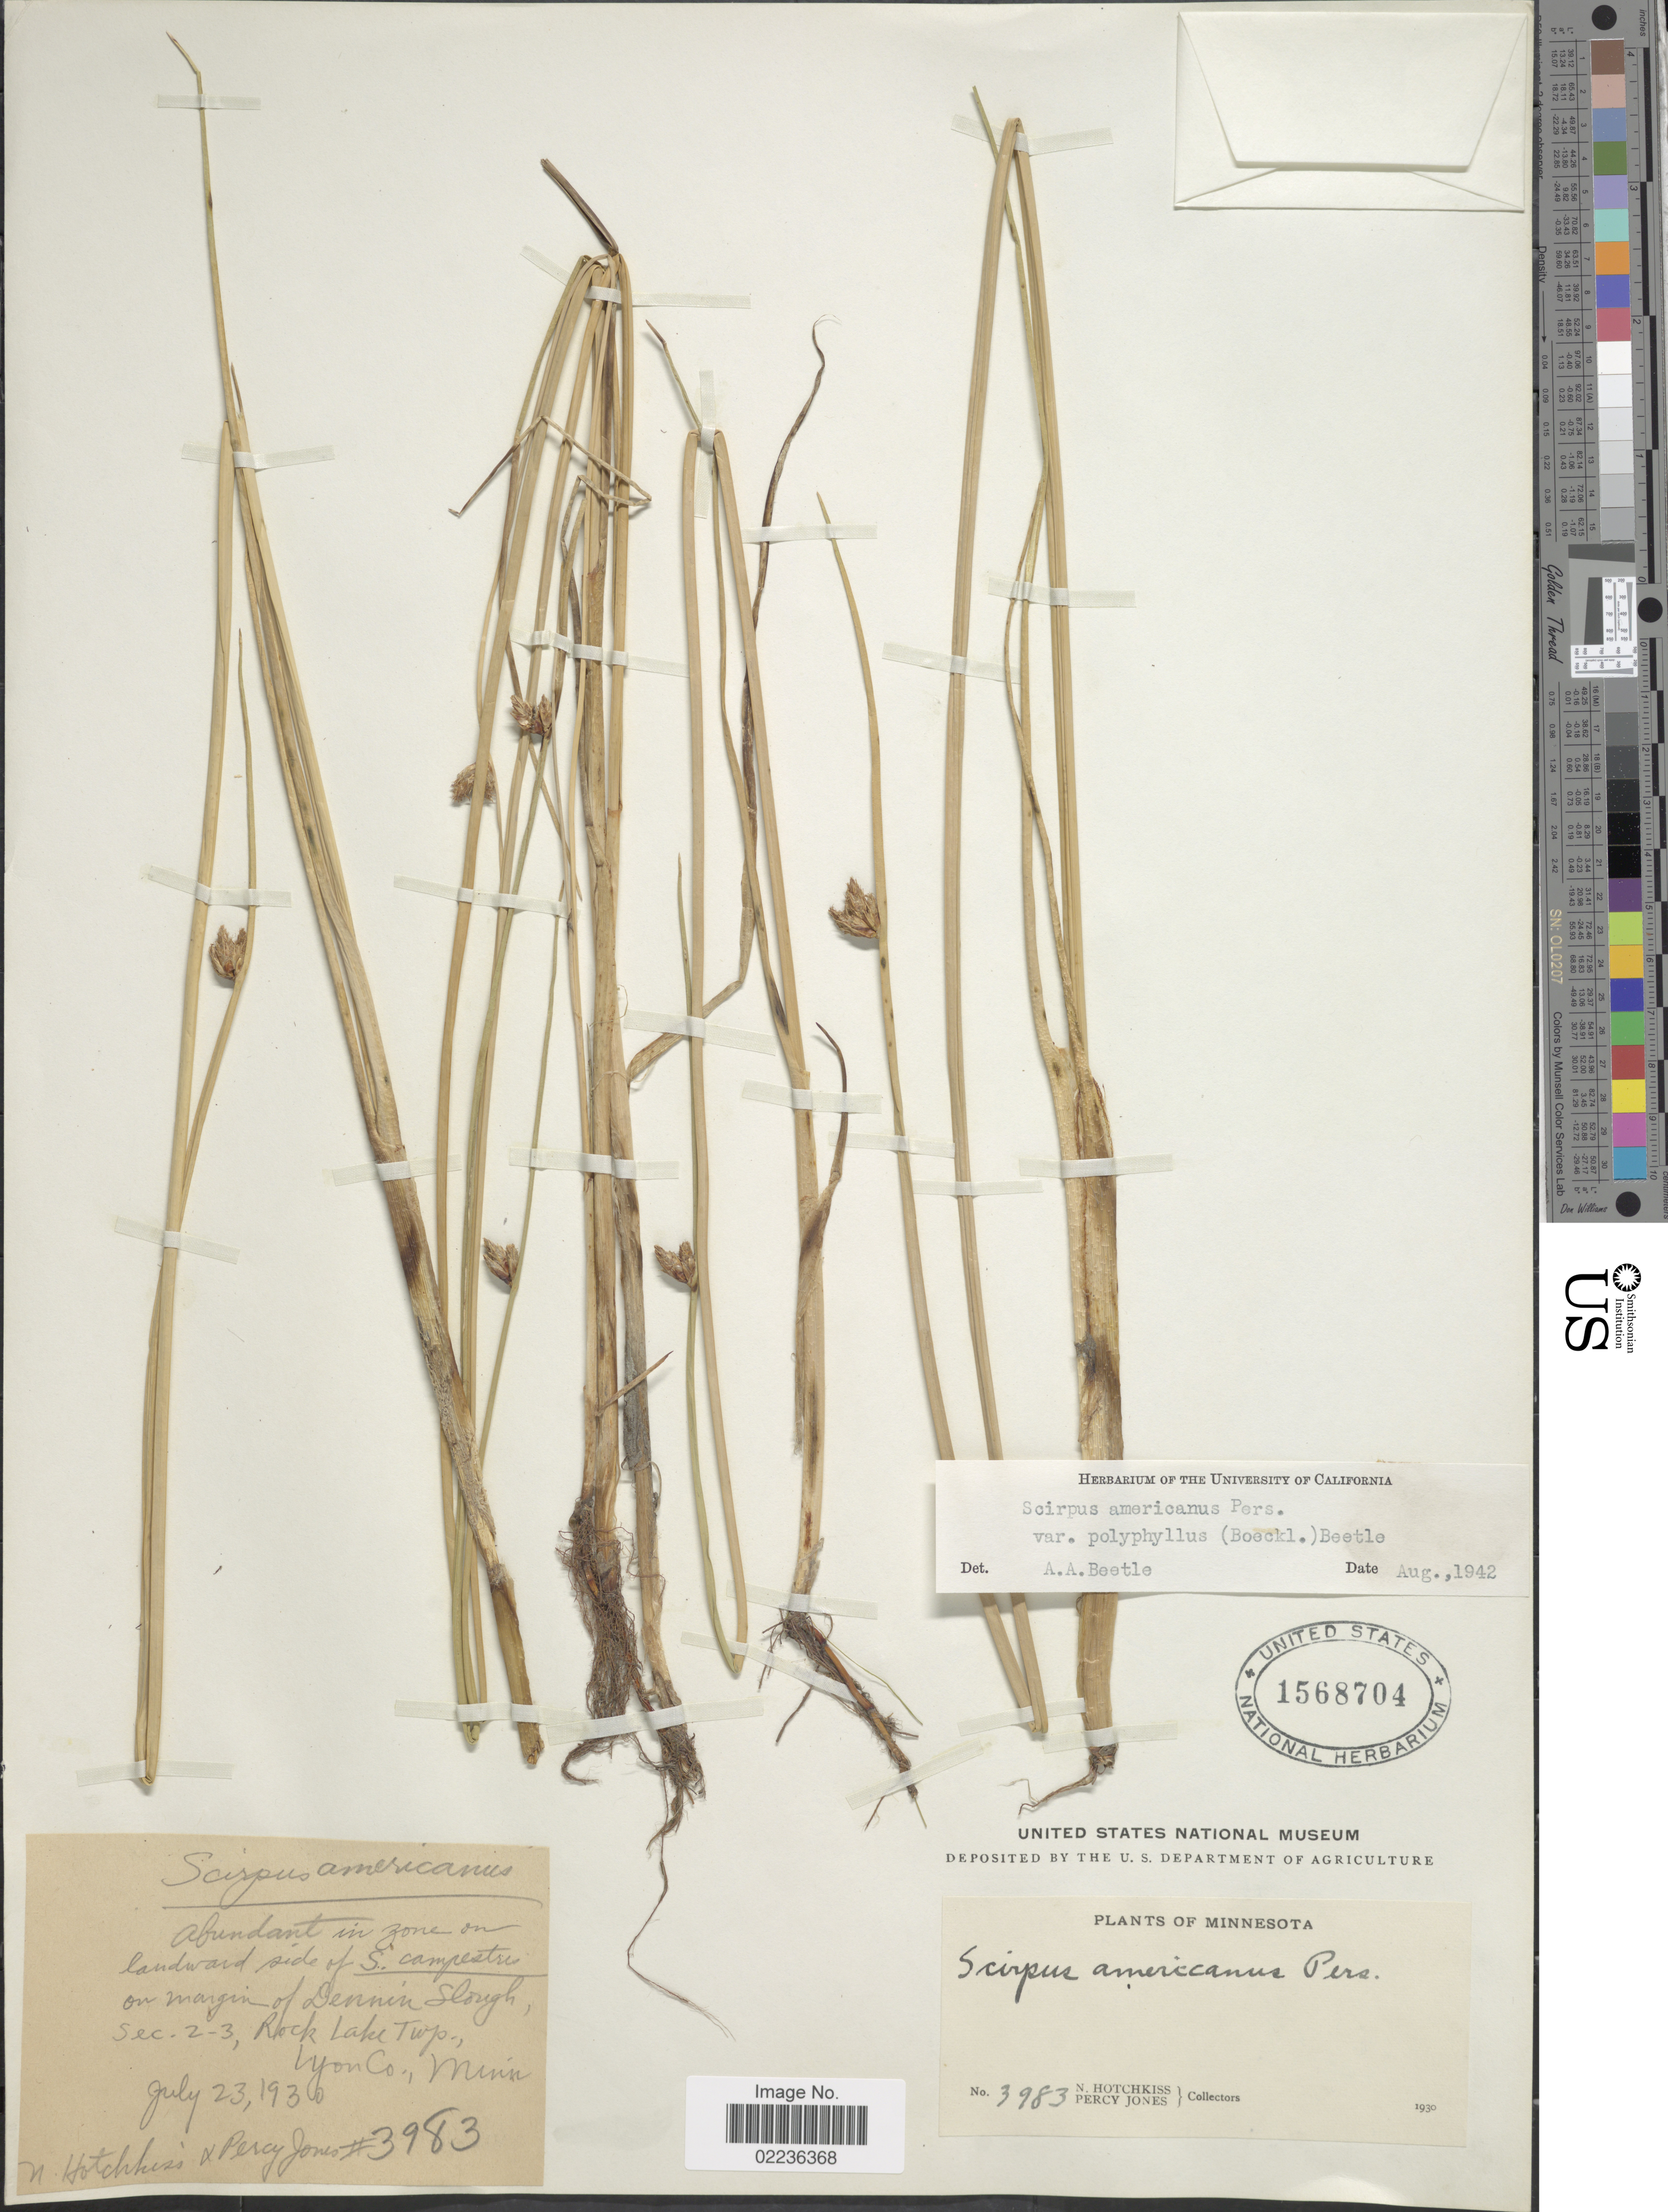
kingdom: Plantae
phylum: Tracheophyta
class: Liliopsida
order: Poales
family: Cyperaceae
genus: Schoenoplectus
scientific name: Schoenoplectus pungens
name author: (Vahl) Palla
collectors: N. Hotchkiss & P. Jones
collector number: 3983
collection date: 1930-07-23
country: United States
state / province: Minnesota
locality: on margin of Fennin Slough, Sec. 2-3, Rock Lake Twp., Nyon Co.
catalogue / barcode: US 1568704